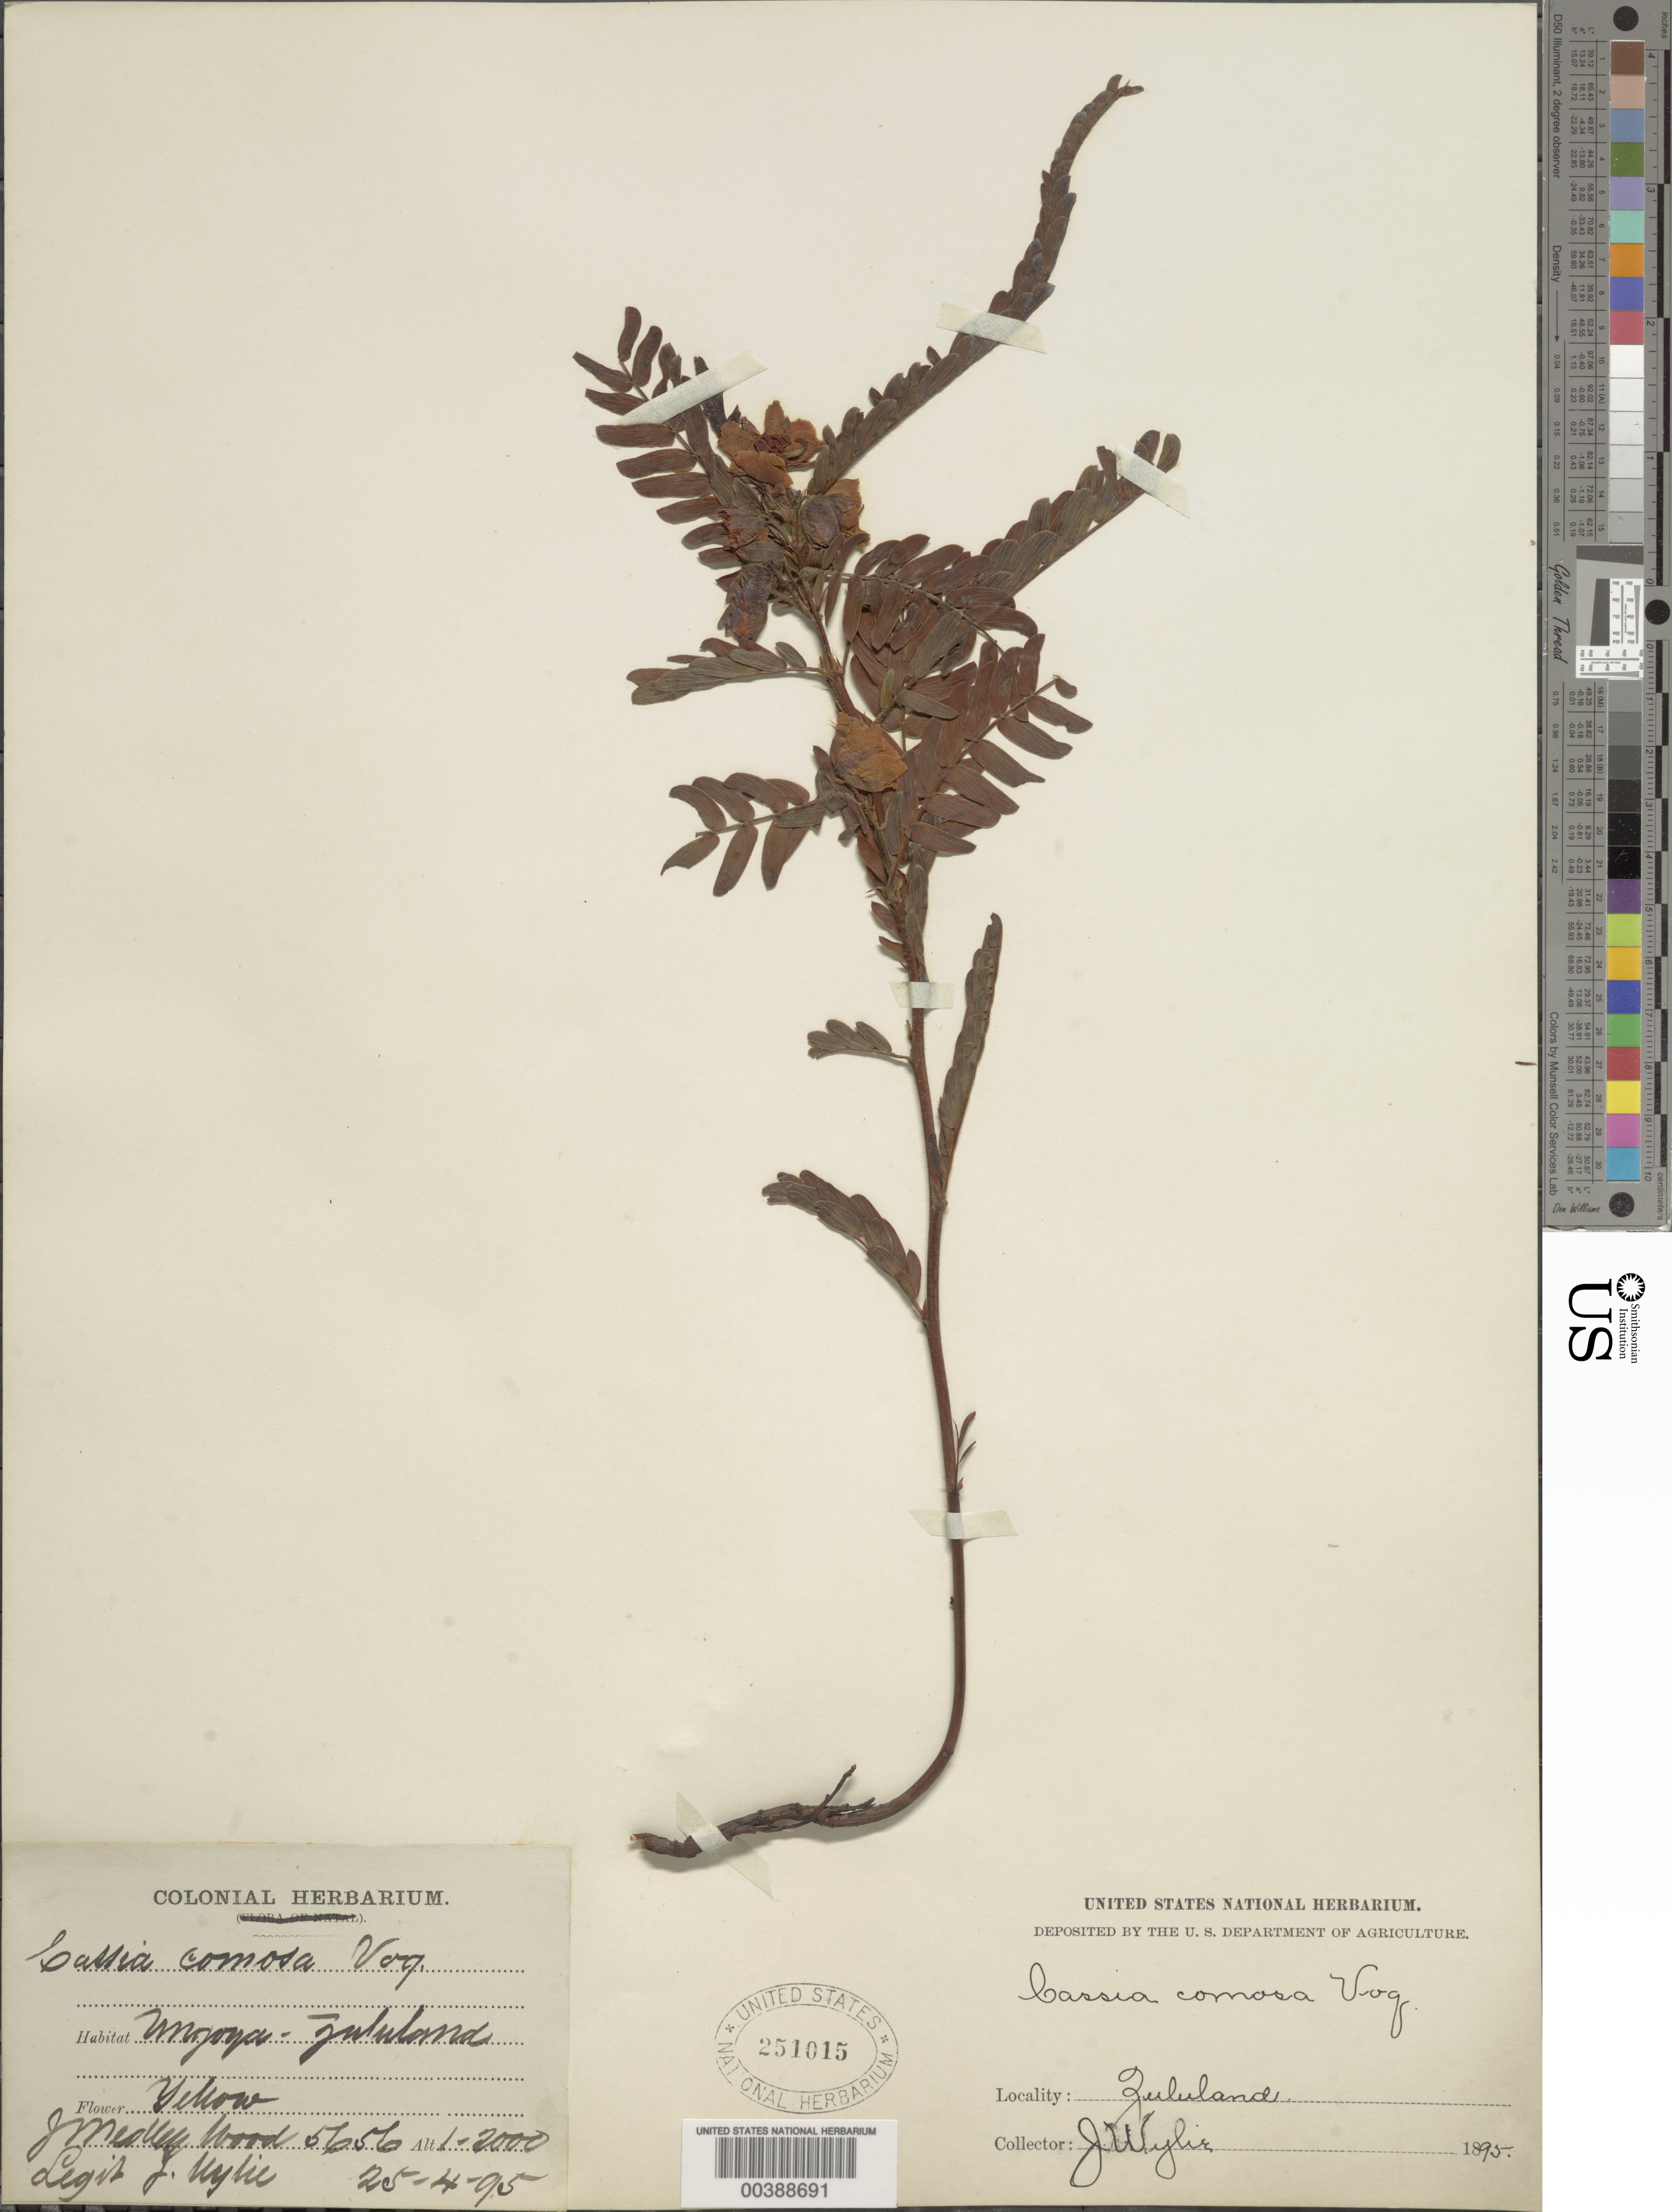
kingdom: Plantae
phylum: Tracheophyta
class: Magnoliopsida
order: Fabales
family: Fabaceae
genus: Chamaecrista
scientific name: Chamaecrista comosa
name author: E. Mey.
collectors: J. Wylie & J. M. Wood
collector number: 5656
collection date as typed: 25 Apr 1895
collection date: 1895-04-25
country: South Africa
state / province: KwaZulu-Natal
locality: Mjoya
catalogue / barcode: US 251015